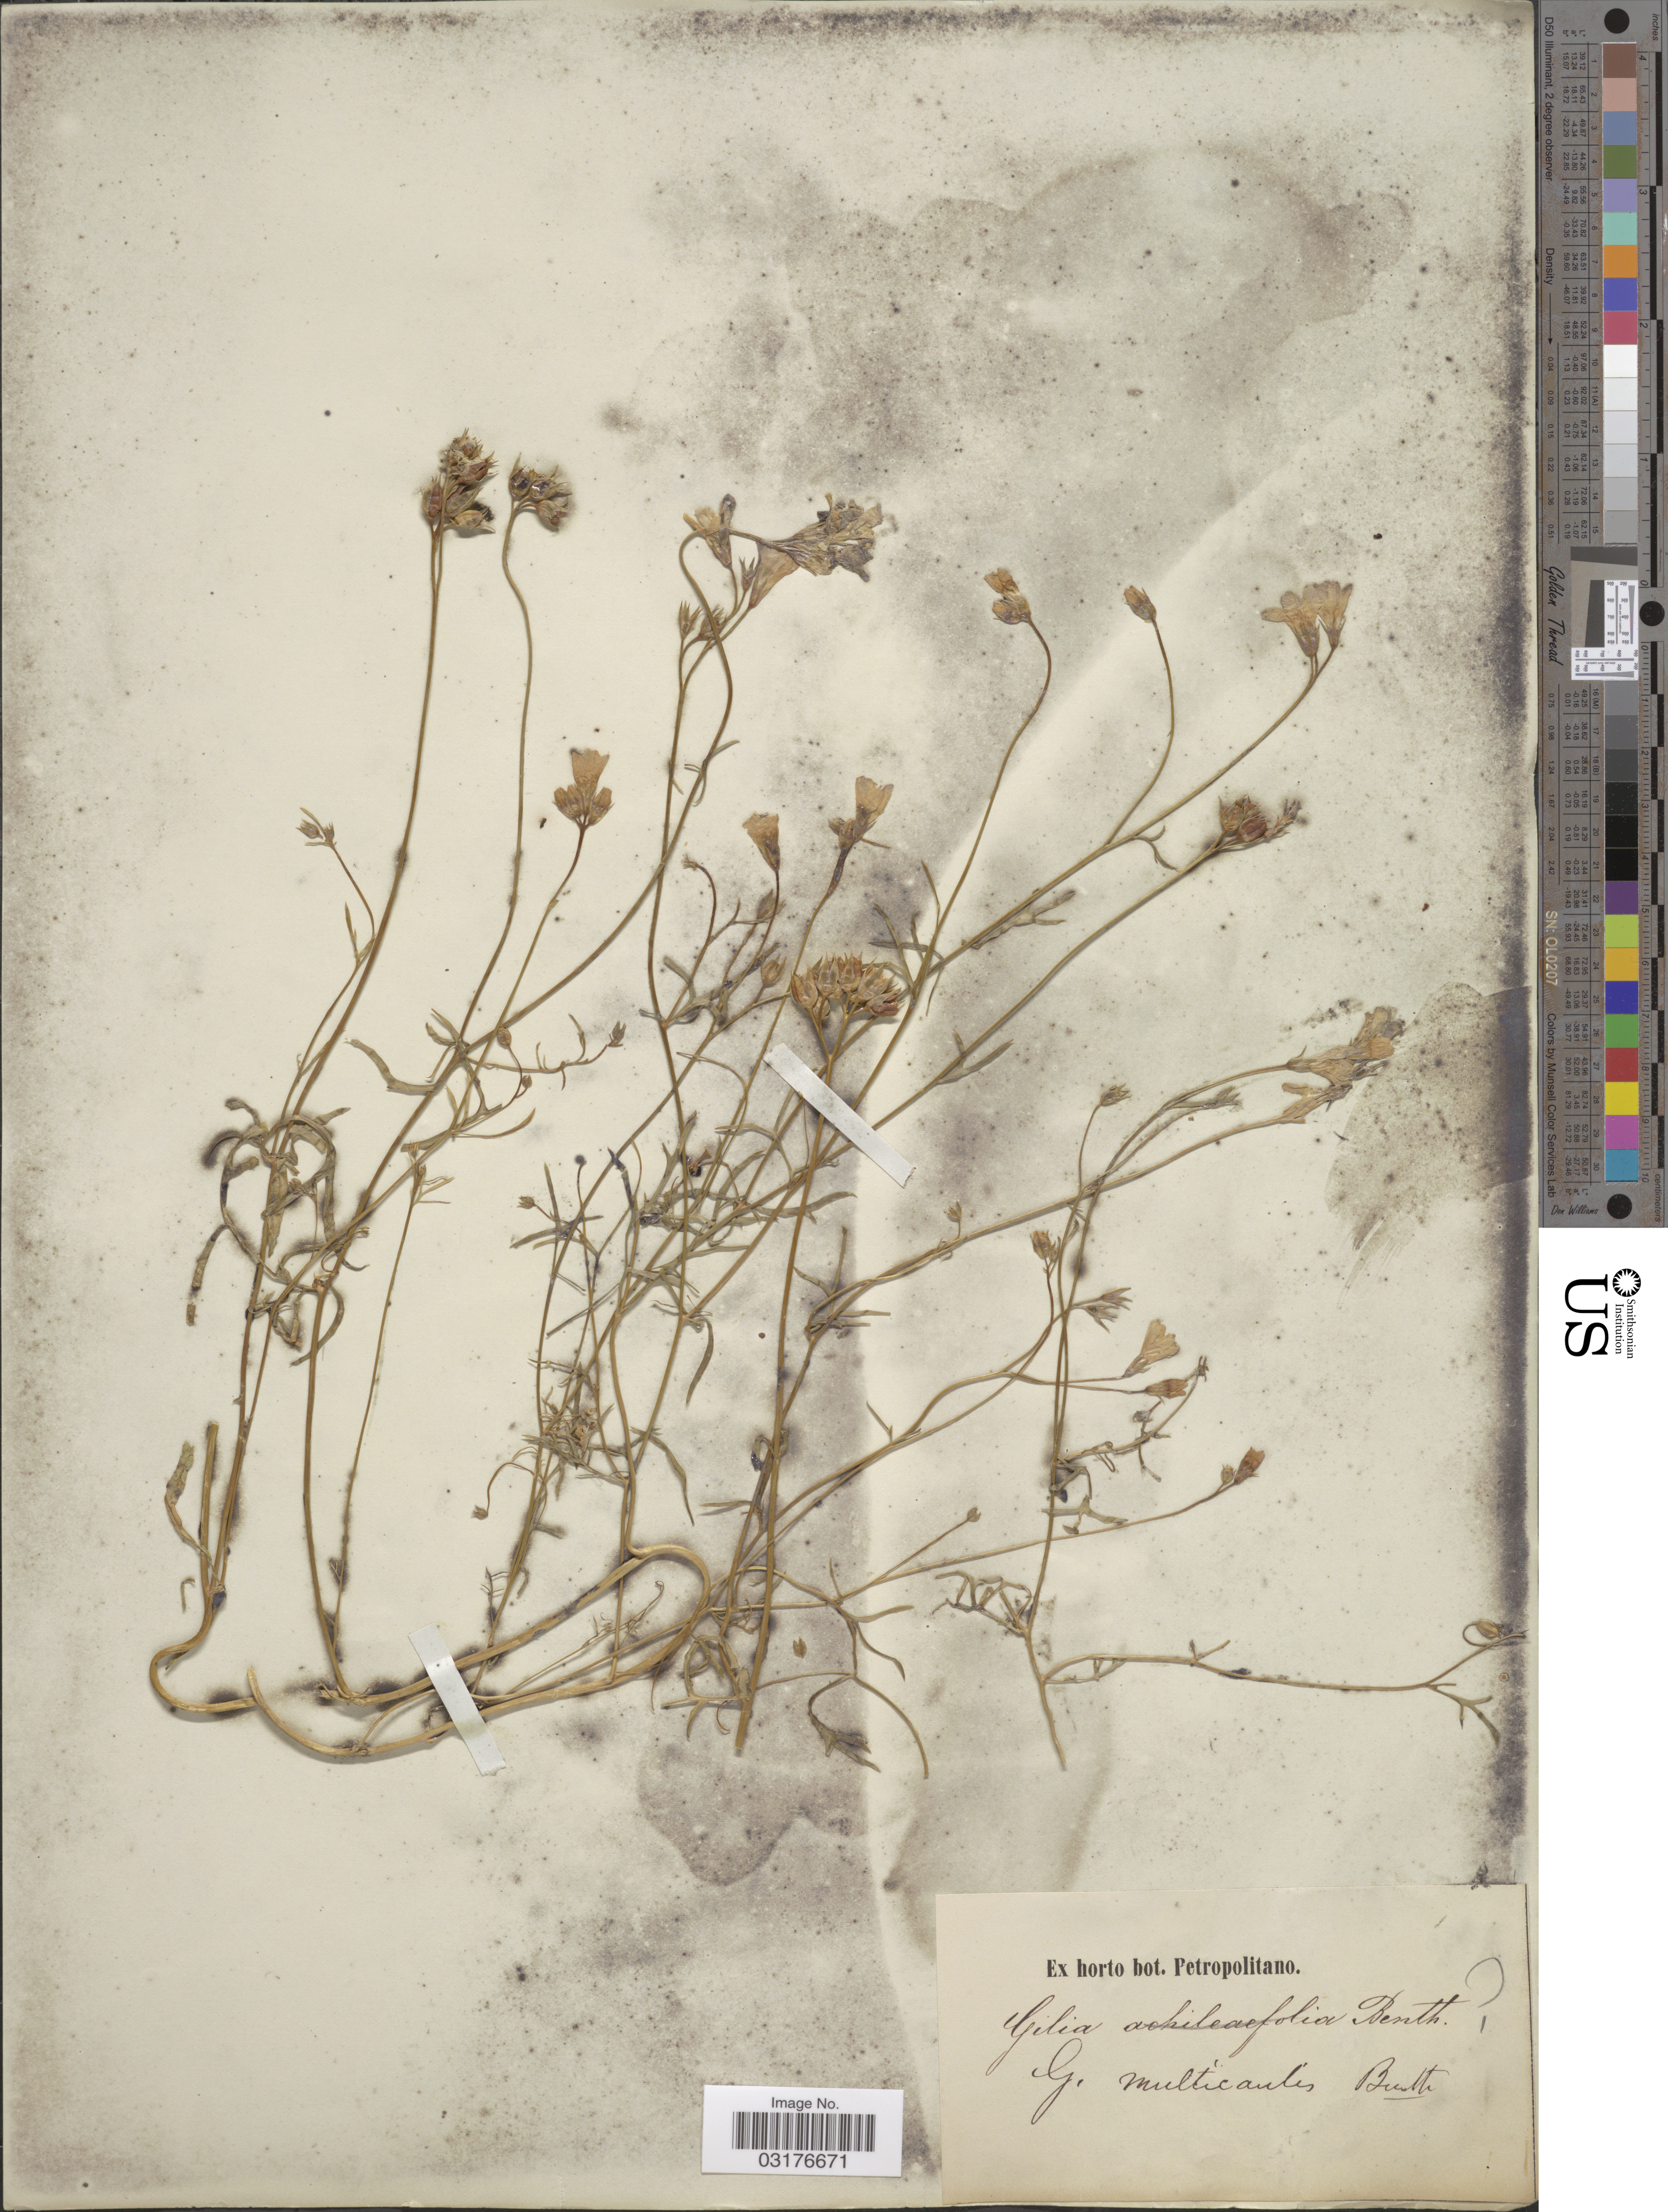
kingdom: Plantae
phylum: Tracheophyta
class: Magnoliopsida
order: Ericales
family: Polemoniaceae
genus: Gilia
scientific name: Gilia achilleifolia subsp. multicaulis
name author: (Benth.) V.E. Grant & A.D. Grant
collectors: ex Horto Bot. Petropolitano